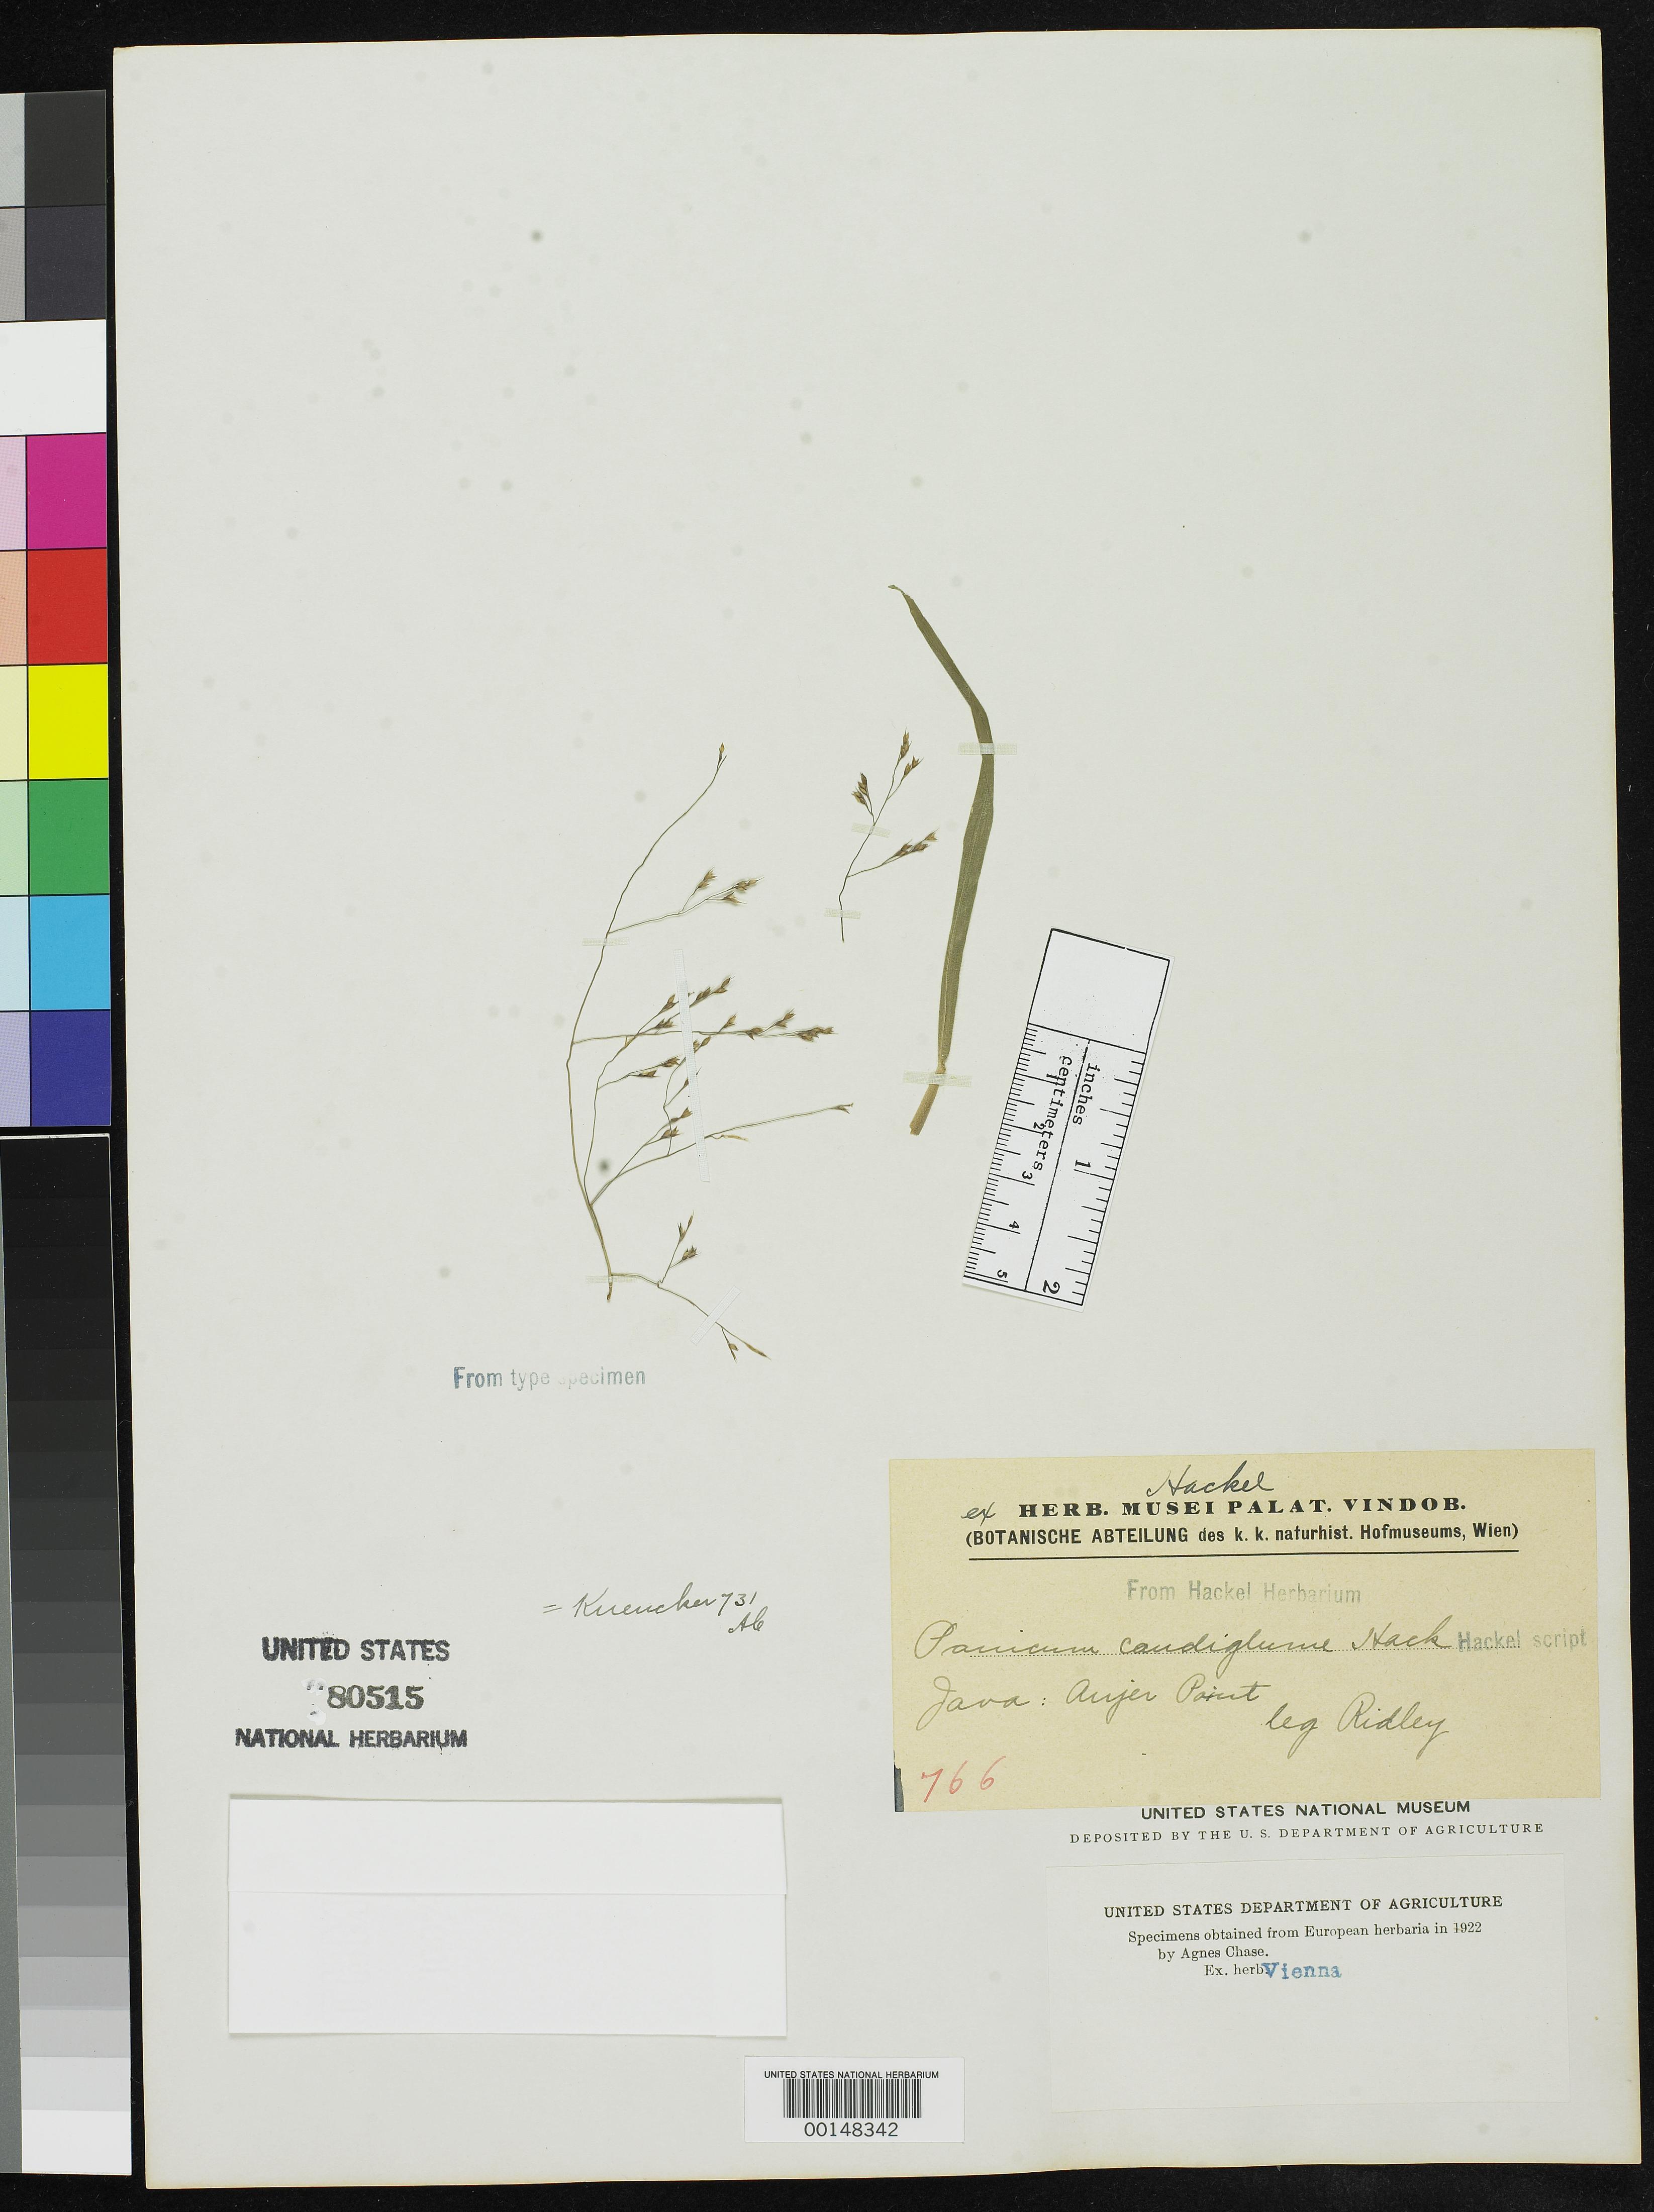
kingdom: Plantae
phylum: Tracheophyta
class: Liliopsida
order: Poales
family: Poaceae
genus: Panicum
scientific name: Panicum caudiglume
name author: Hack.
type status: Type Fragment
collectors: H. N. Ridley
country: Indonesia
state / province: Java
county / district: Jawa Barat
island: Java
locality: Anjer Point.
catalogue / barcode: US 80515